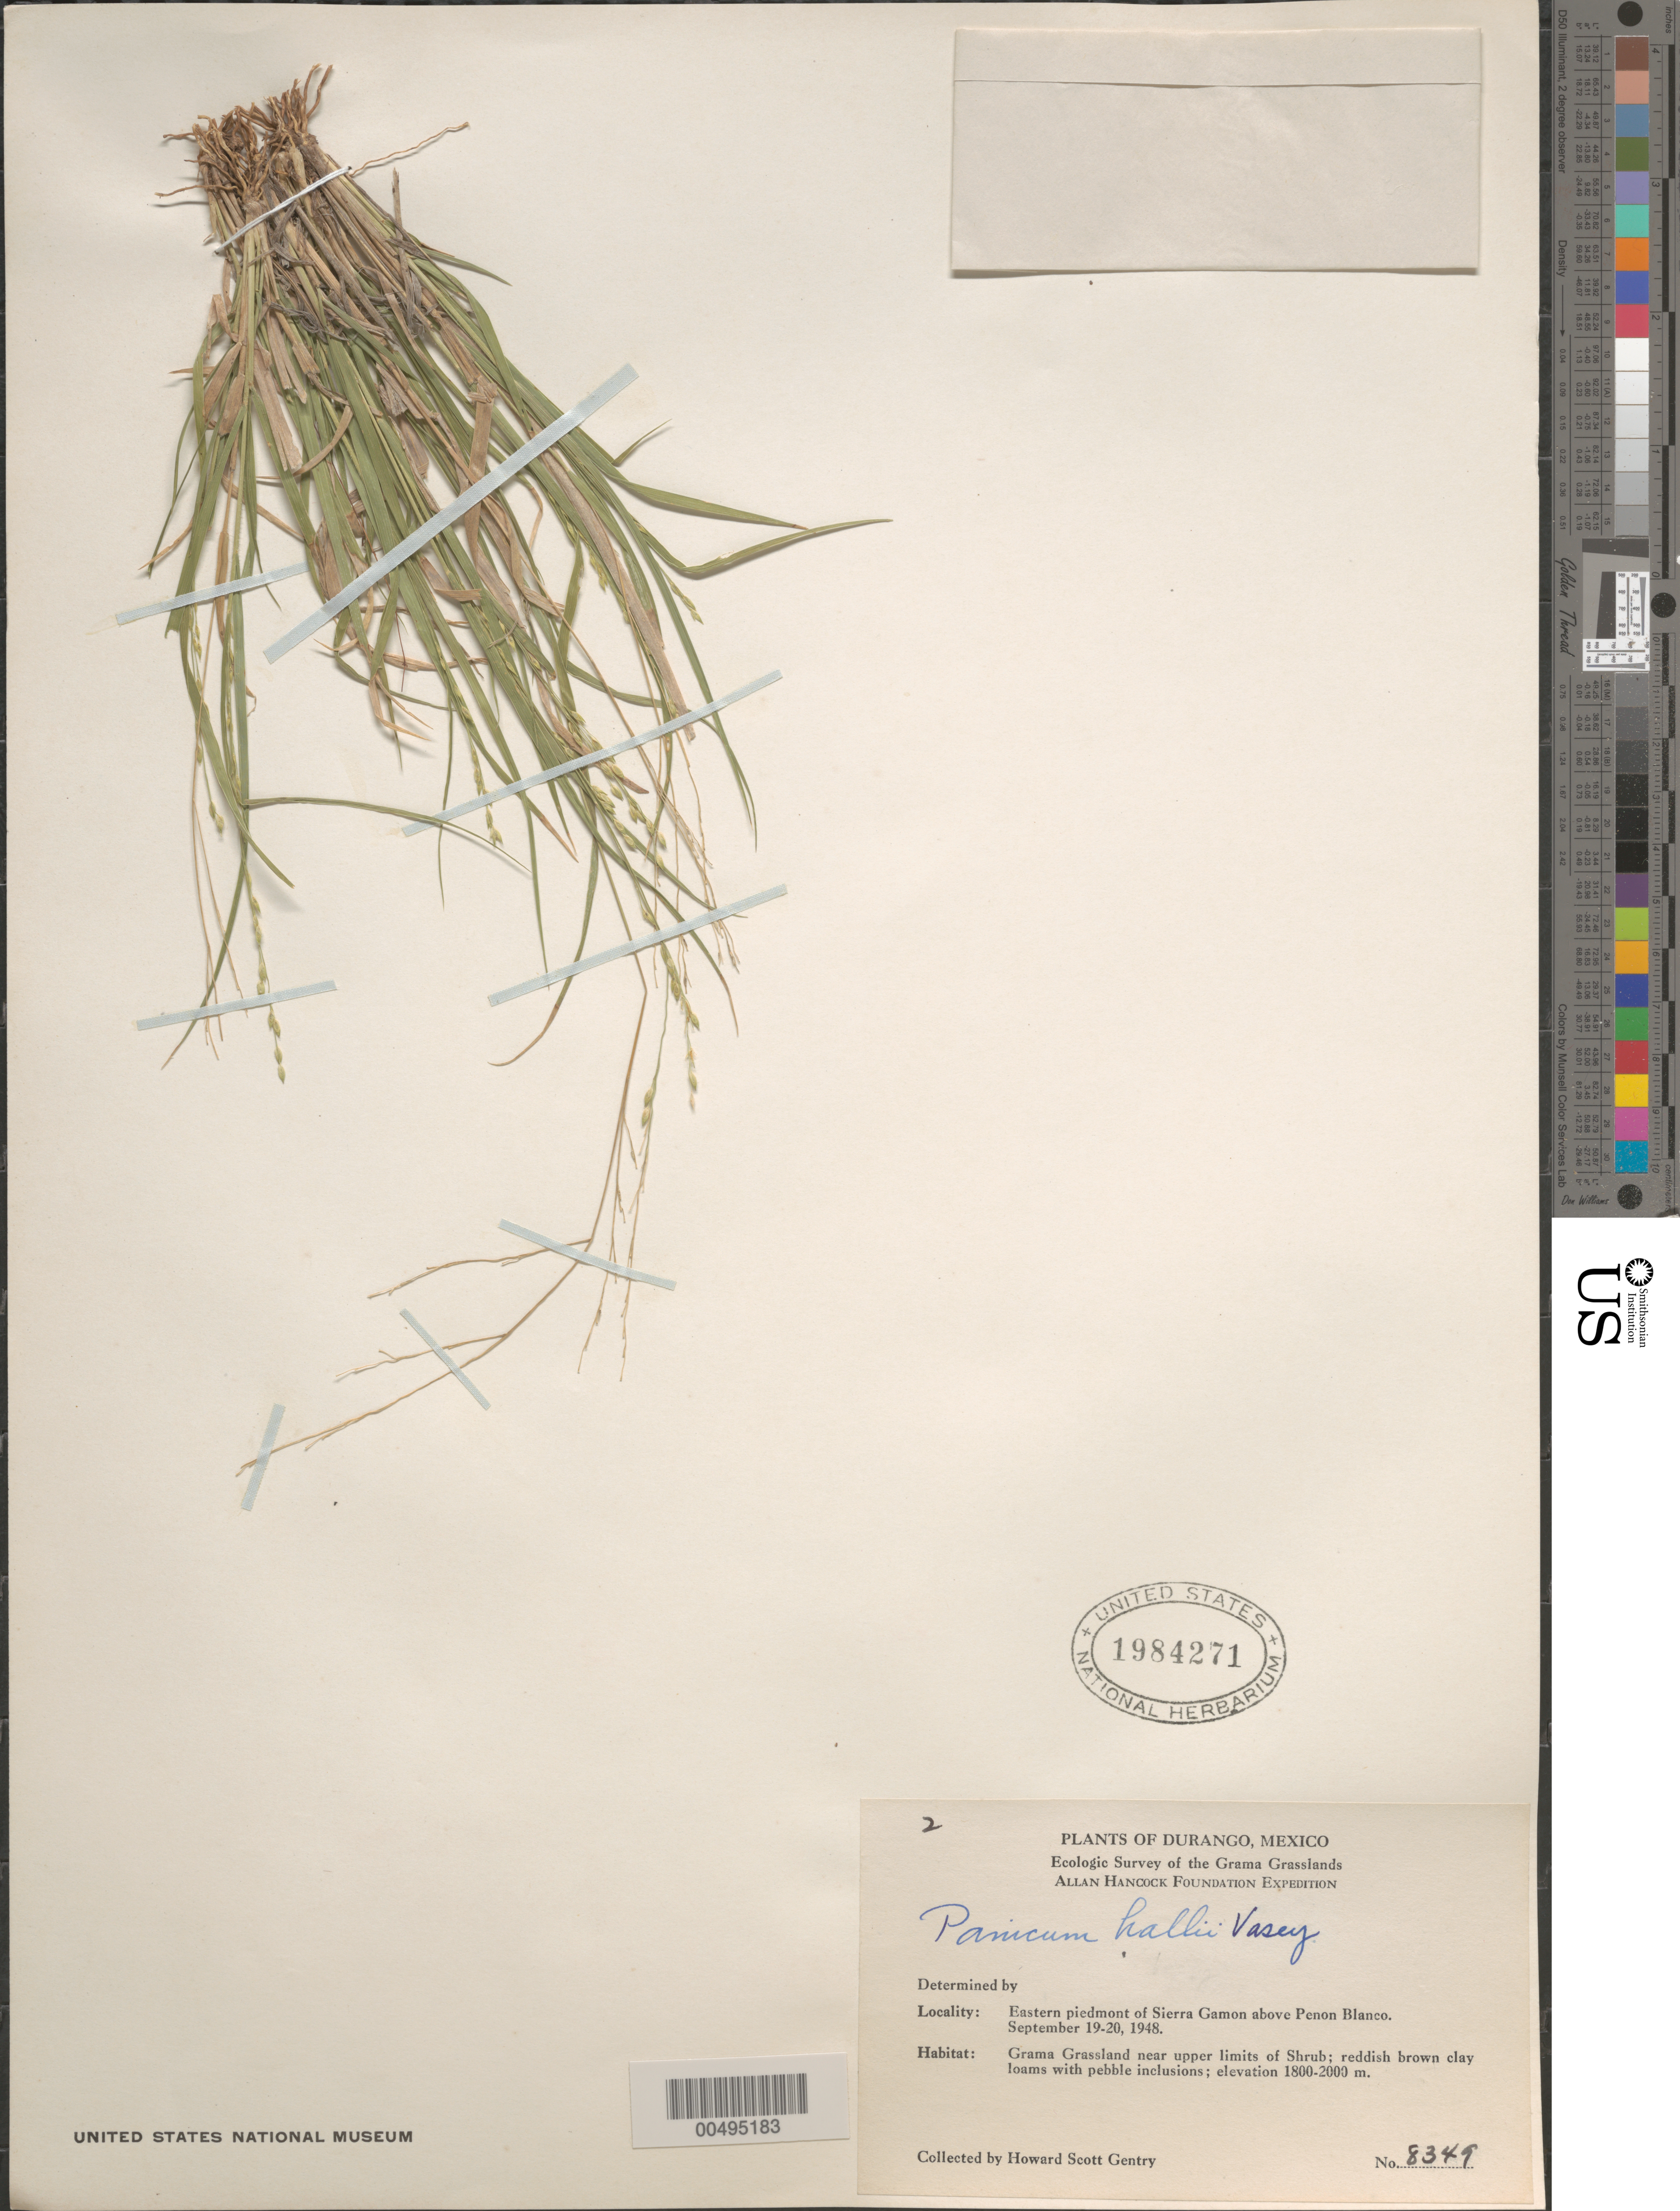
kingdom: Plantae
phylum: Tracheophyta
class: Liliopsida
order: Poales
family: Poaceae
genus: Panicum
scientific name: Panicum hallii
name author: Vasey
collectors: H. S. Gentry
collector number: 8349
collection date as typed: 19 Sep 1948 to 20 Sep 1948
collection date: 1948-09-19/1948-09-20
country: Mexico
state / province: Durango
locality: The Grama Grasslands, E piedmont of Sierra Gamon above Penon Blanco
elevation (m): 1800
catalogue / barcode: US 1984271